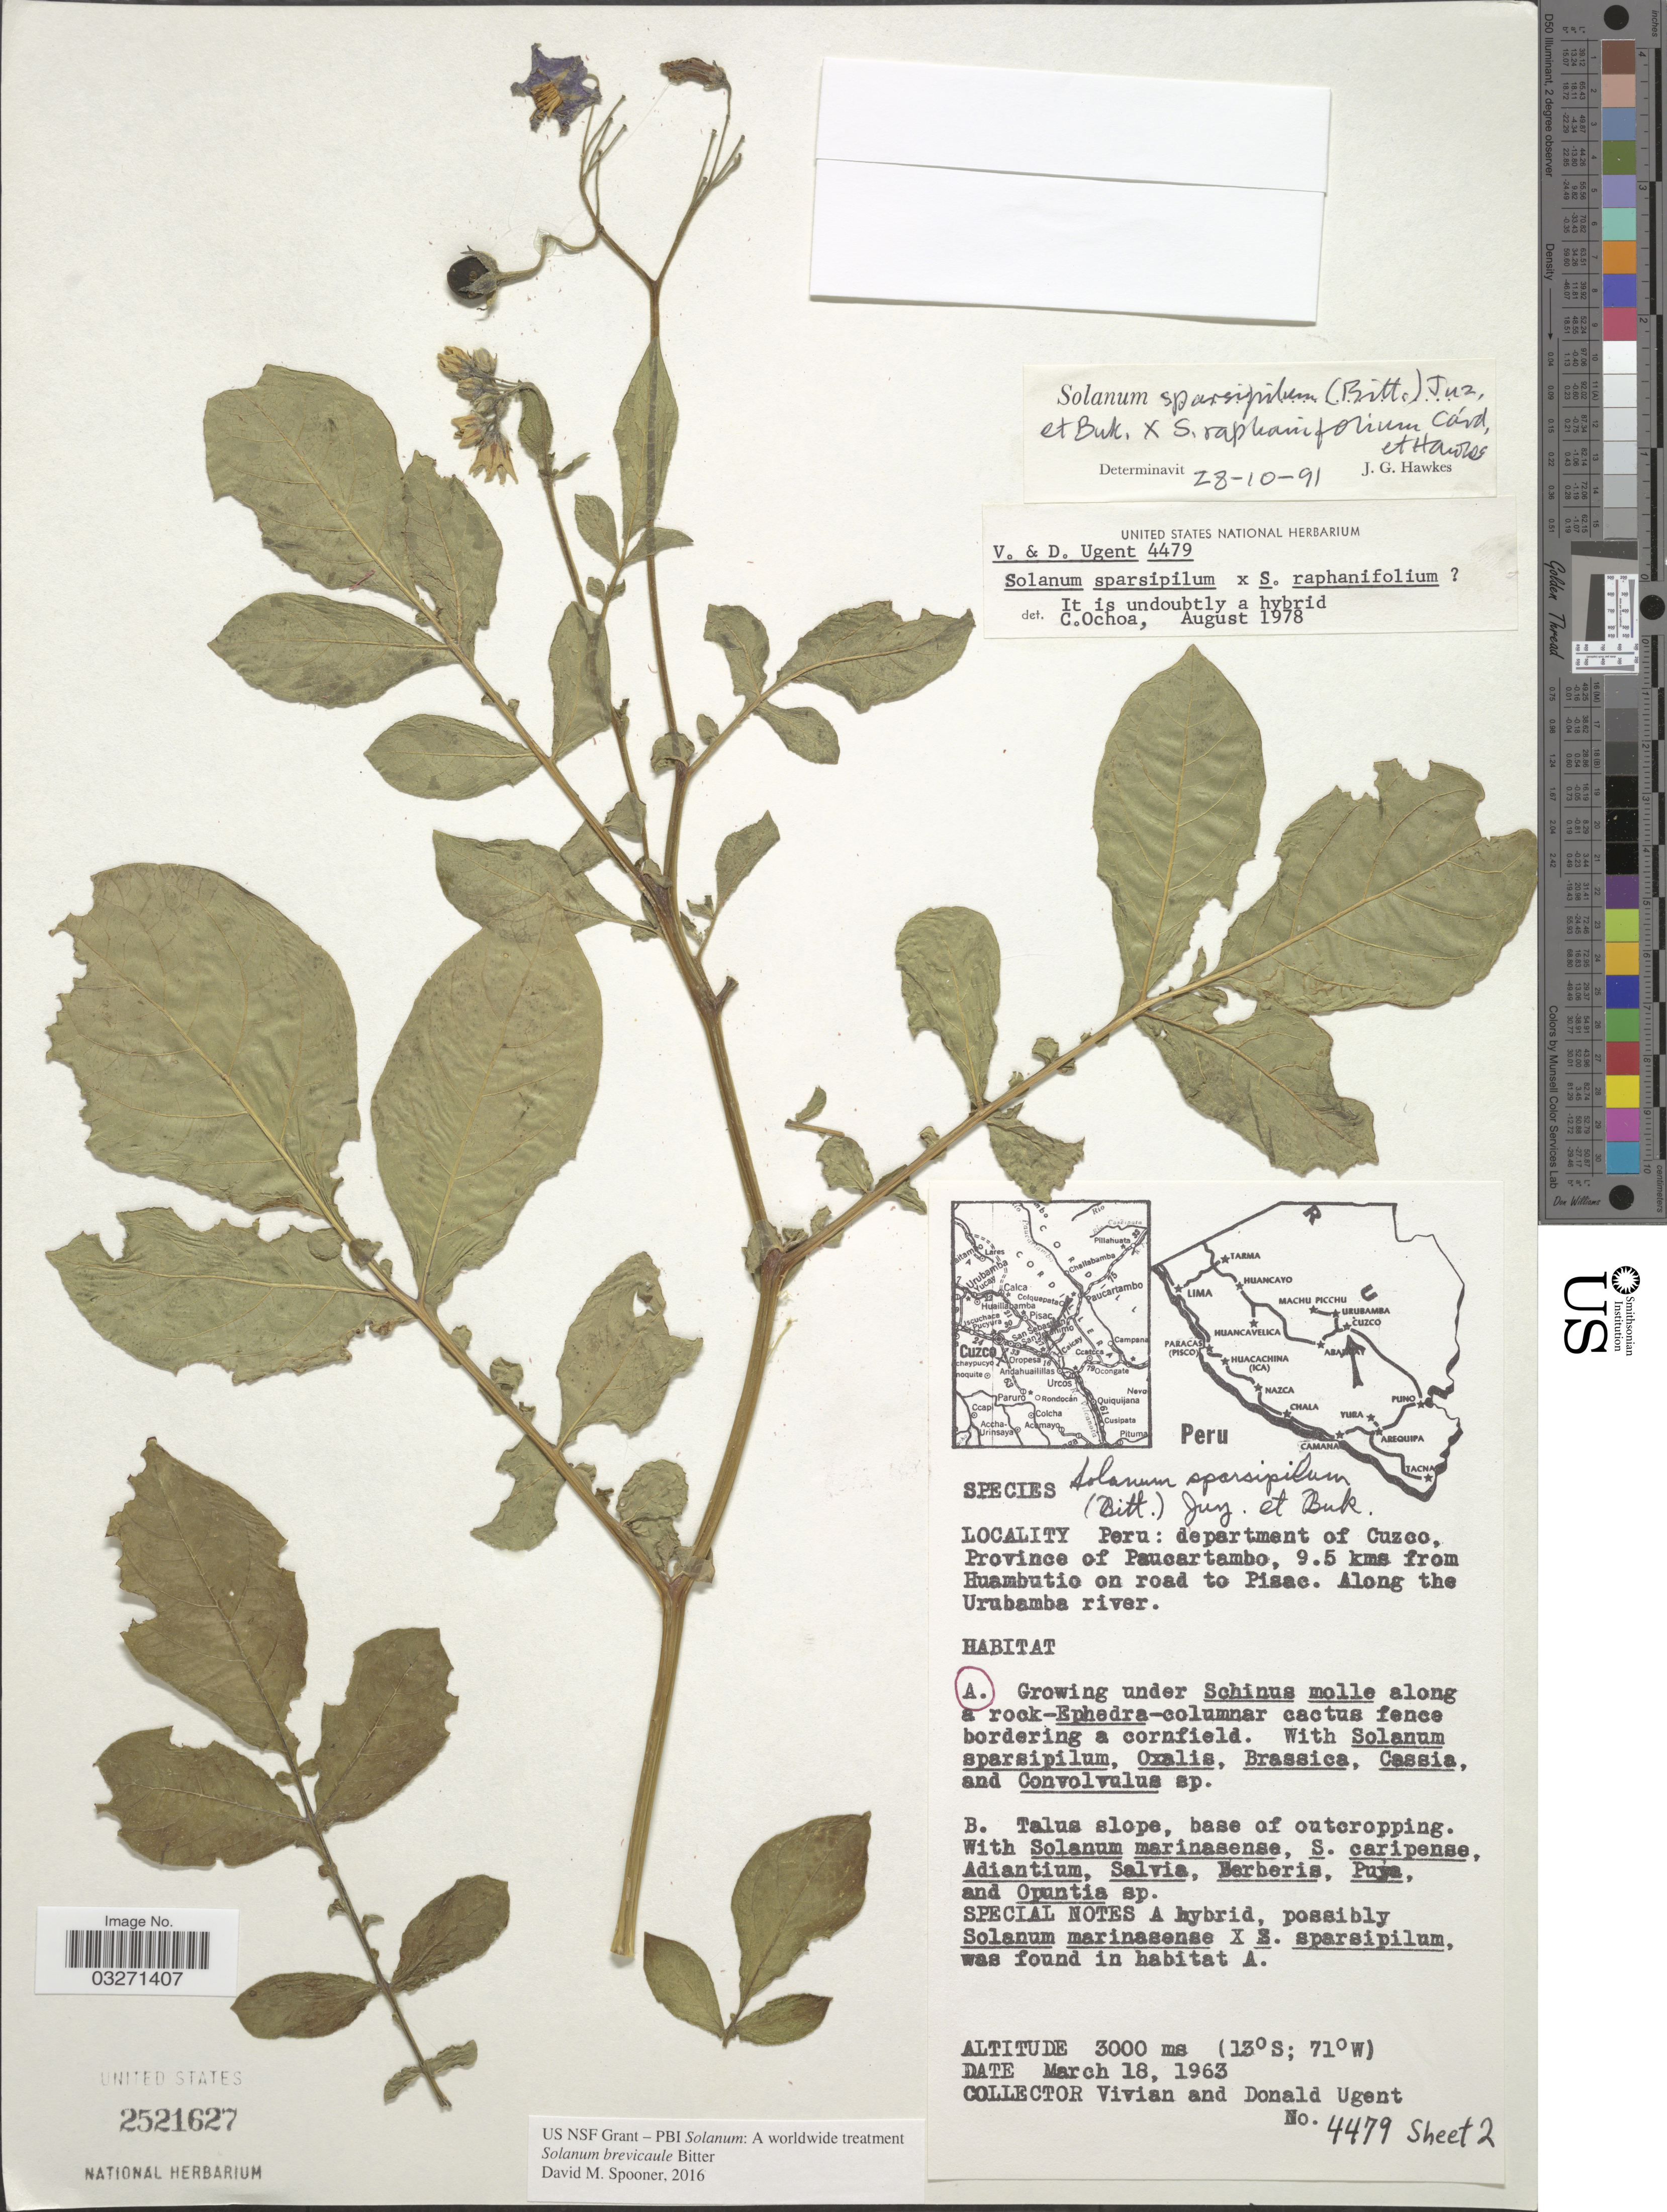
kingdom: Plantae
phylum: Tracheophyta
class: Magnoliopsida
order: Solanales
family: Solanaceae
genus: Solanum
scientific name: Solanum brevicaule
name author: Bitter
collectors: V. Ugent & D. Ugent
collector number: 4479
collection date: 1963-03-18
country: Peru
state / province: Cusco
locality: Department of Cuzco, Province of Paucartambo, 9.5 kms from Huambutio on road to Pisae. Along the Urubamba river.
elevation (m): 3000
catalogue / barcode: US 2521627